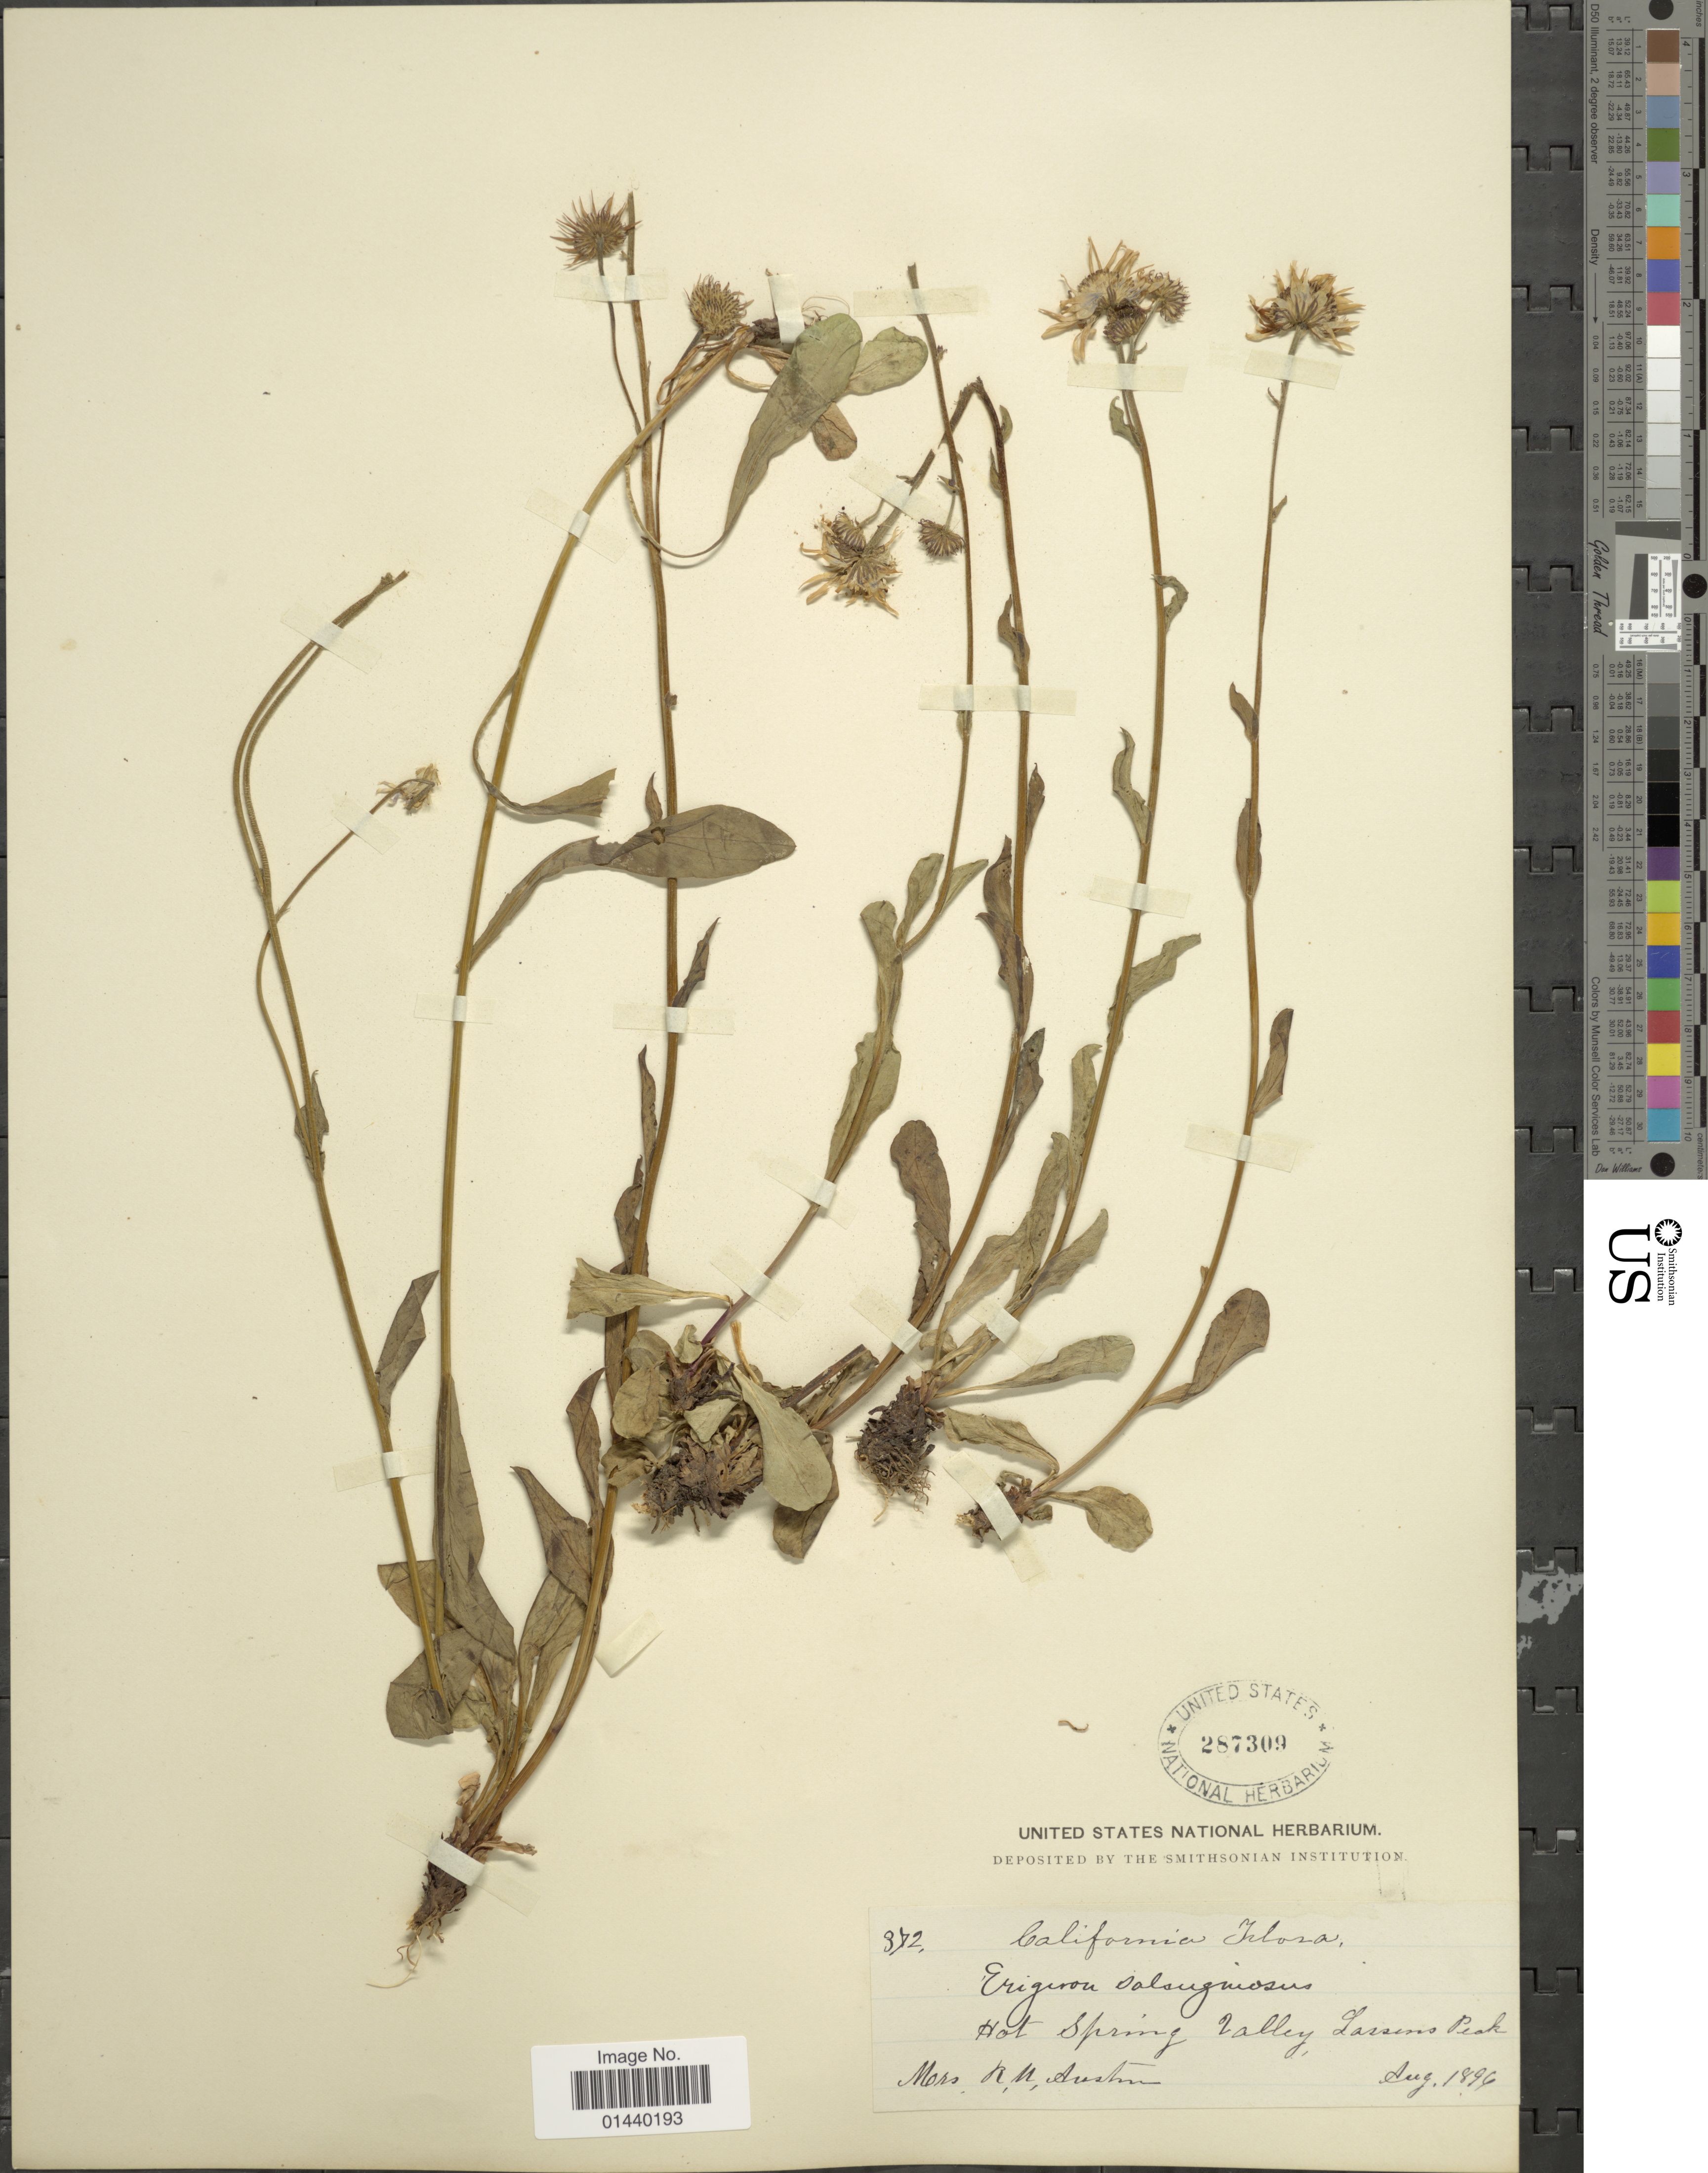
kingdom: Plantae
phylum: Tracheophyta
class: Magnoliopsida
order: Asterales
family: Asteraceae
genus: Erigeron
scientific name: Erigeron salsuginosus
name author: (Richardson ex R. Br.) A. Gray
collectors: R. Austin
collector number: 372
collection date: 1894-08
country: United States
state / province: California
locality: Hot Springs Valley, Lassens Peak.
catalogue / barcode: US 287309